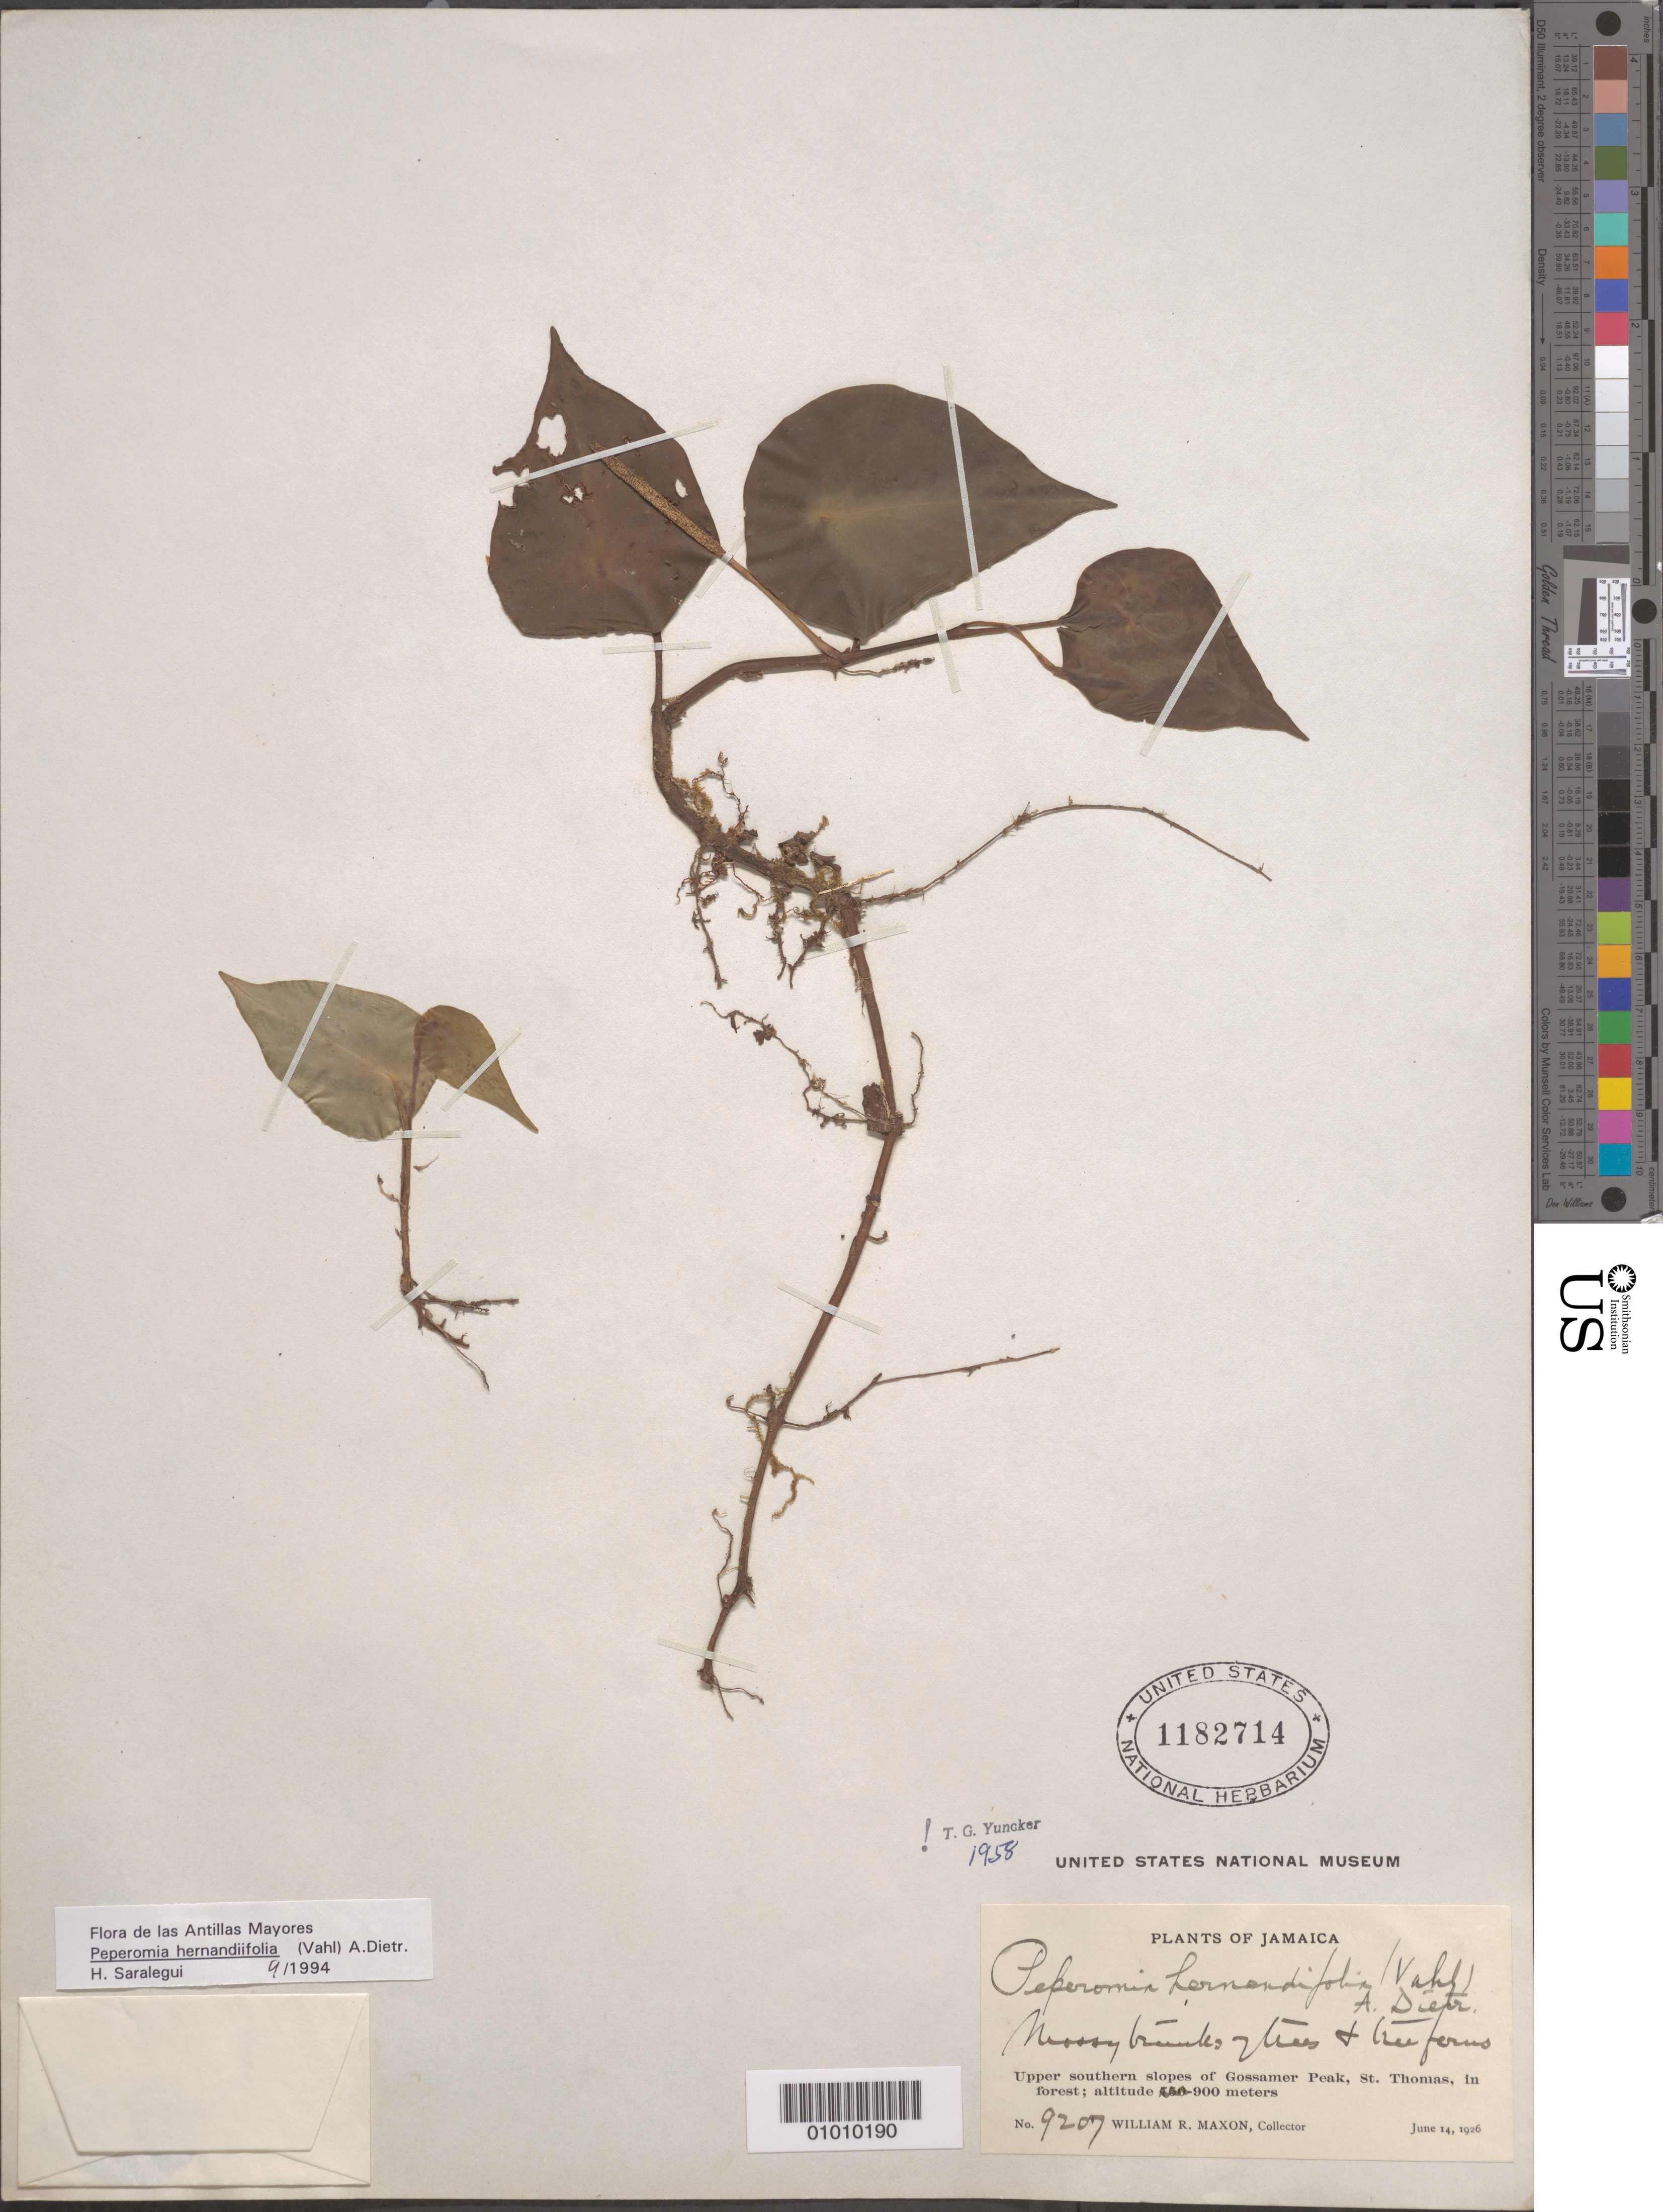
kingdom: Plantae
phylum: Tracheophyta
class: Magnoliopsida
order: Piperales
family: Piperaceae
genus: Peperomia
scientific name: Peperomia hernandiifolia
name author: (Vahl) A. Dietr.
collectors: W. R. Maxon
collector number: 9207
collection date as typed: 14 Jun 1926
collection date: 1926-06-14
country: Jamaica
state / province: Saint Thomas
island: Jamaica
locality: Upper southern slopes of Gossamer Peak, St. Thomas in forest.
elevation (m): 900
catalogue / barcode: US 1182714